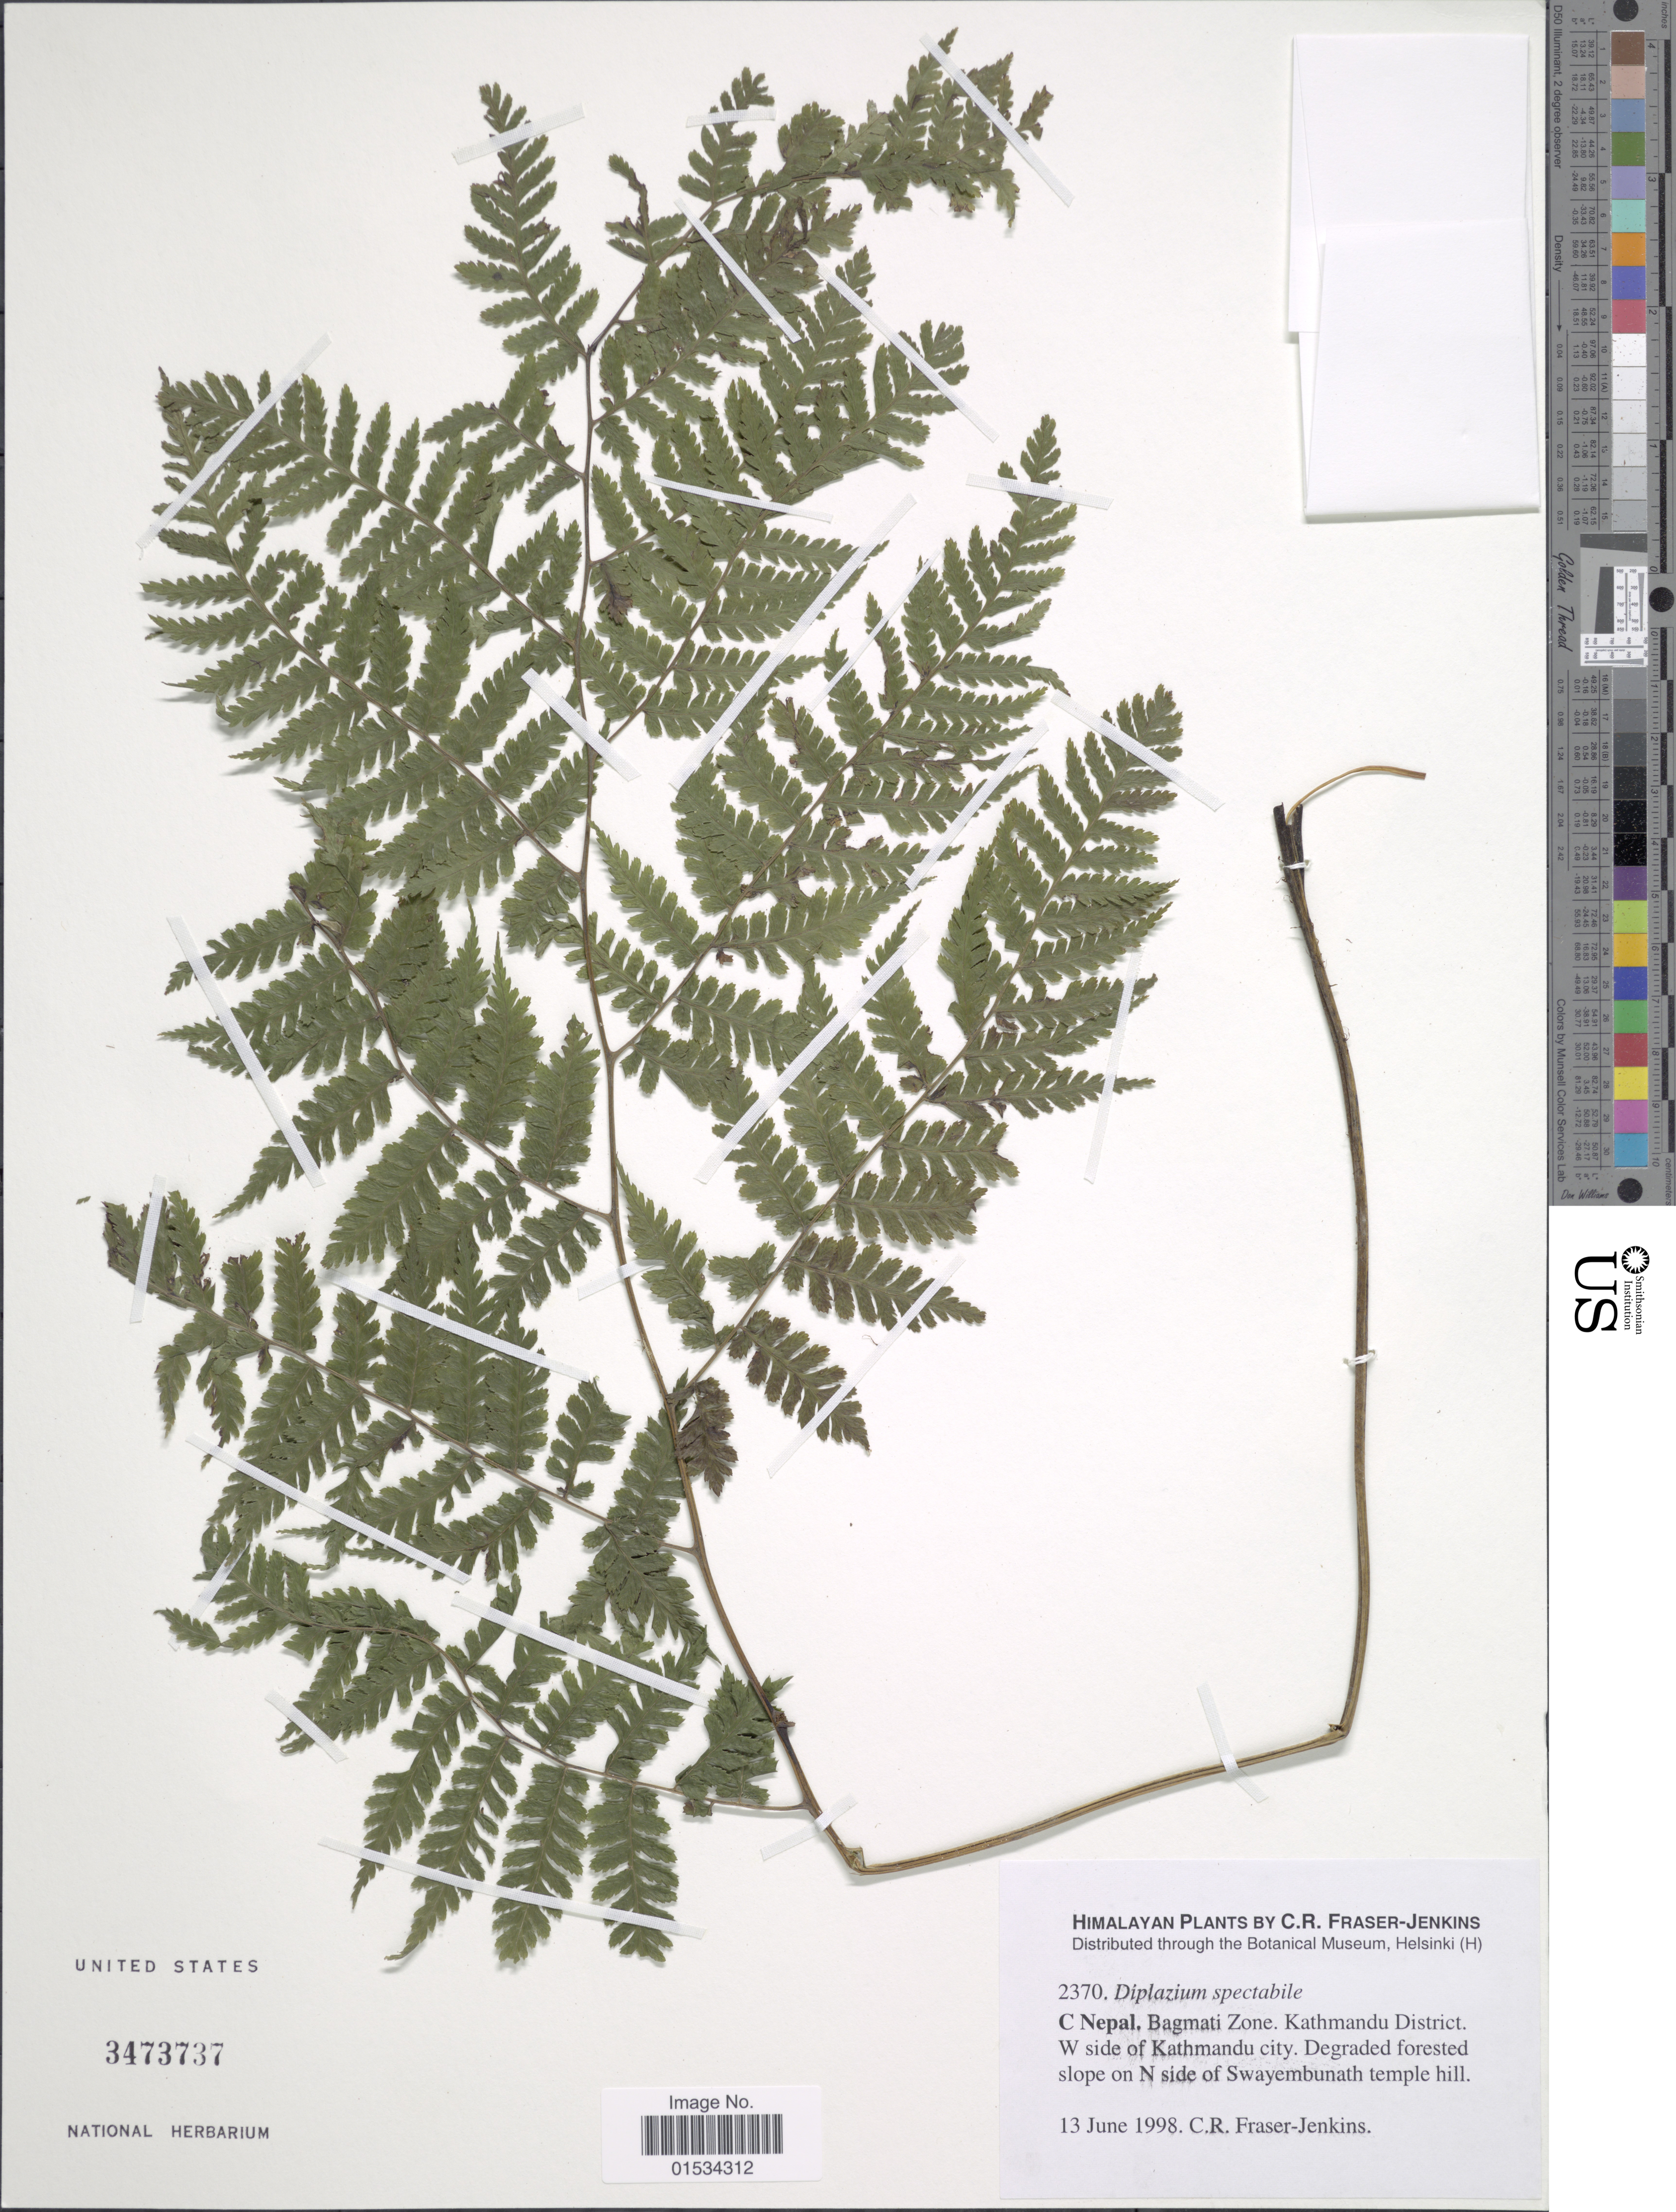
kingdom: Plantae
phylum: Tracheophyta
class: Polypodiopsida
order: Polypodiales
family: Athyriaceae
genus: Diplazium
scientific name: Diplazium spectabile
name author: (Wall. ex Mett.) Bir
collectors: C. R. Fraser-Jenkins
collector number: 1370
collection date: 1998-06-13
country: Nepal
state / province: Bagmati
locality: C. Nepal, Bagmati Zone. Kathmandu District. W. side of Kathmandu city, Degragded forested slope on N side of Swayembunath temple hill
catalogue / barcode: US 3473737